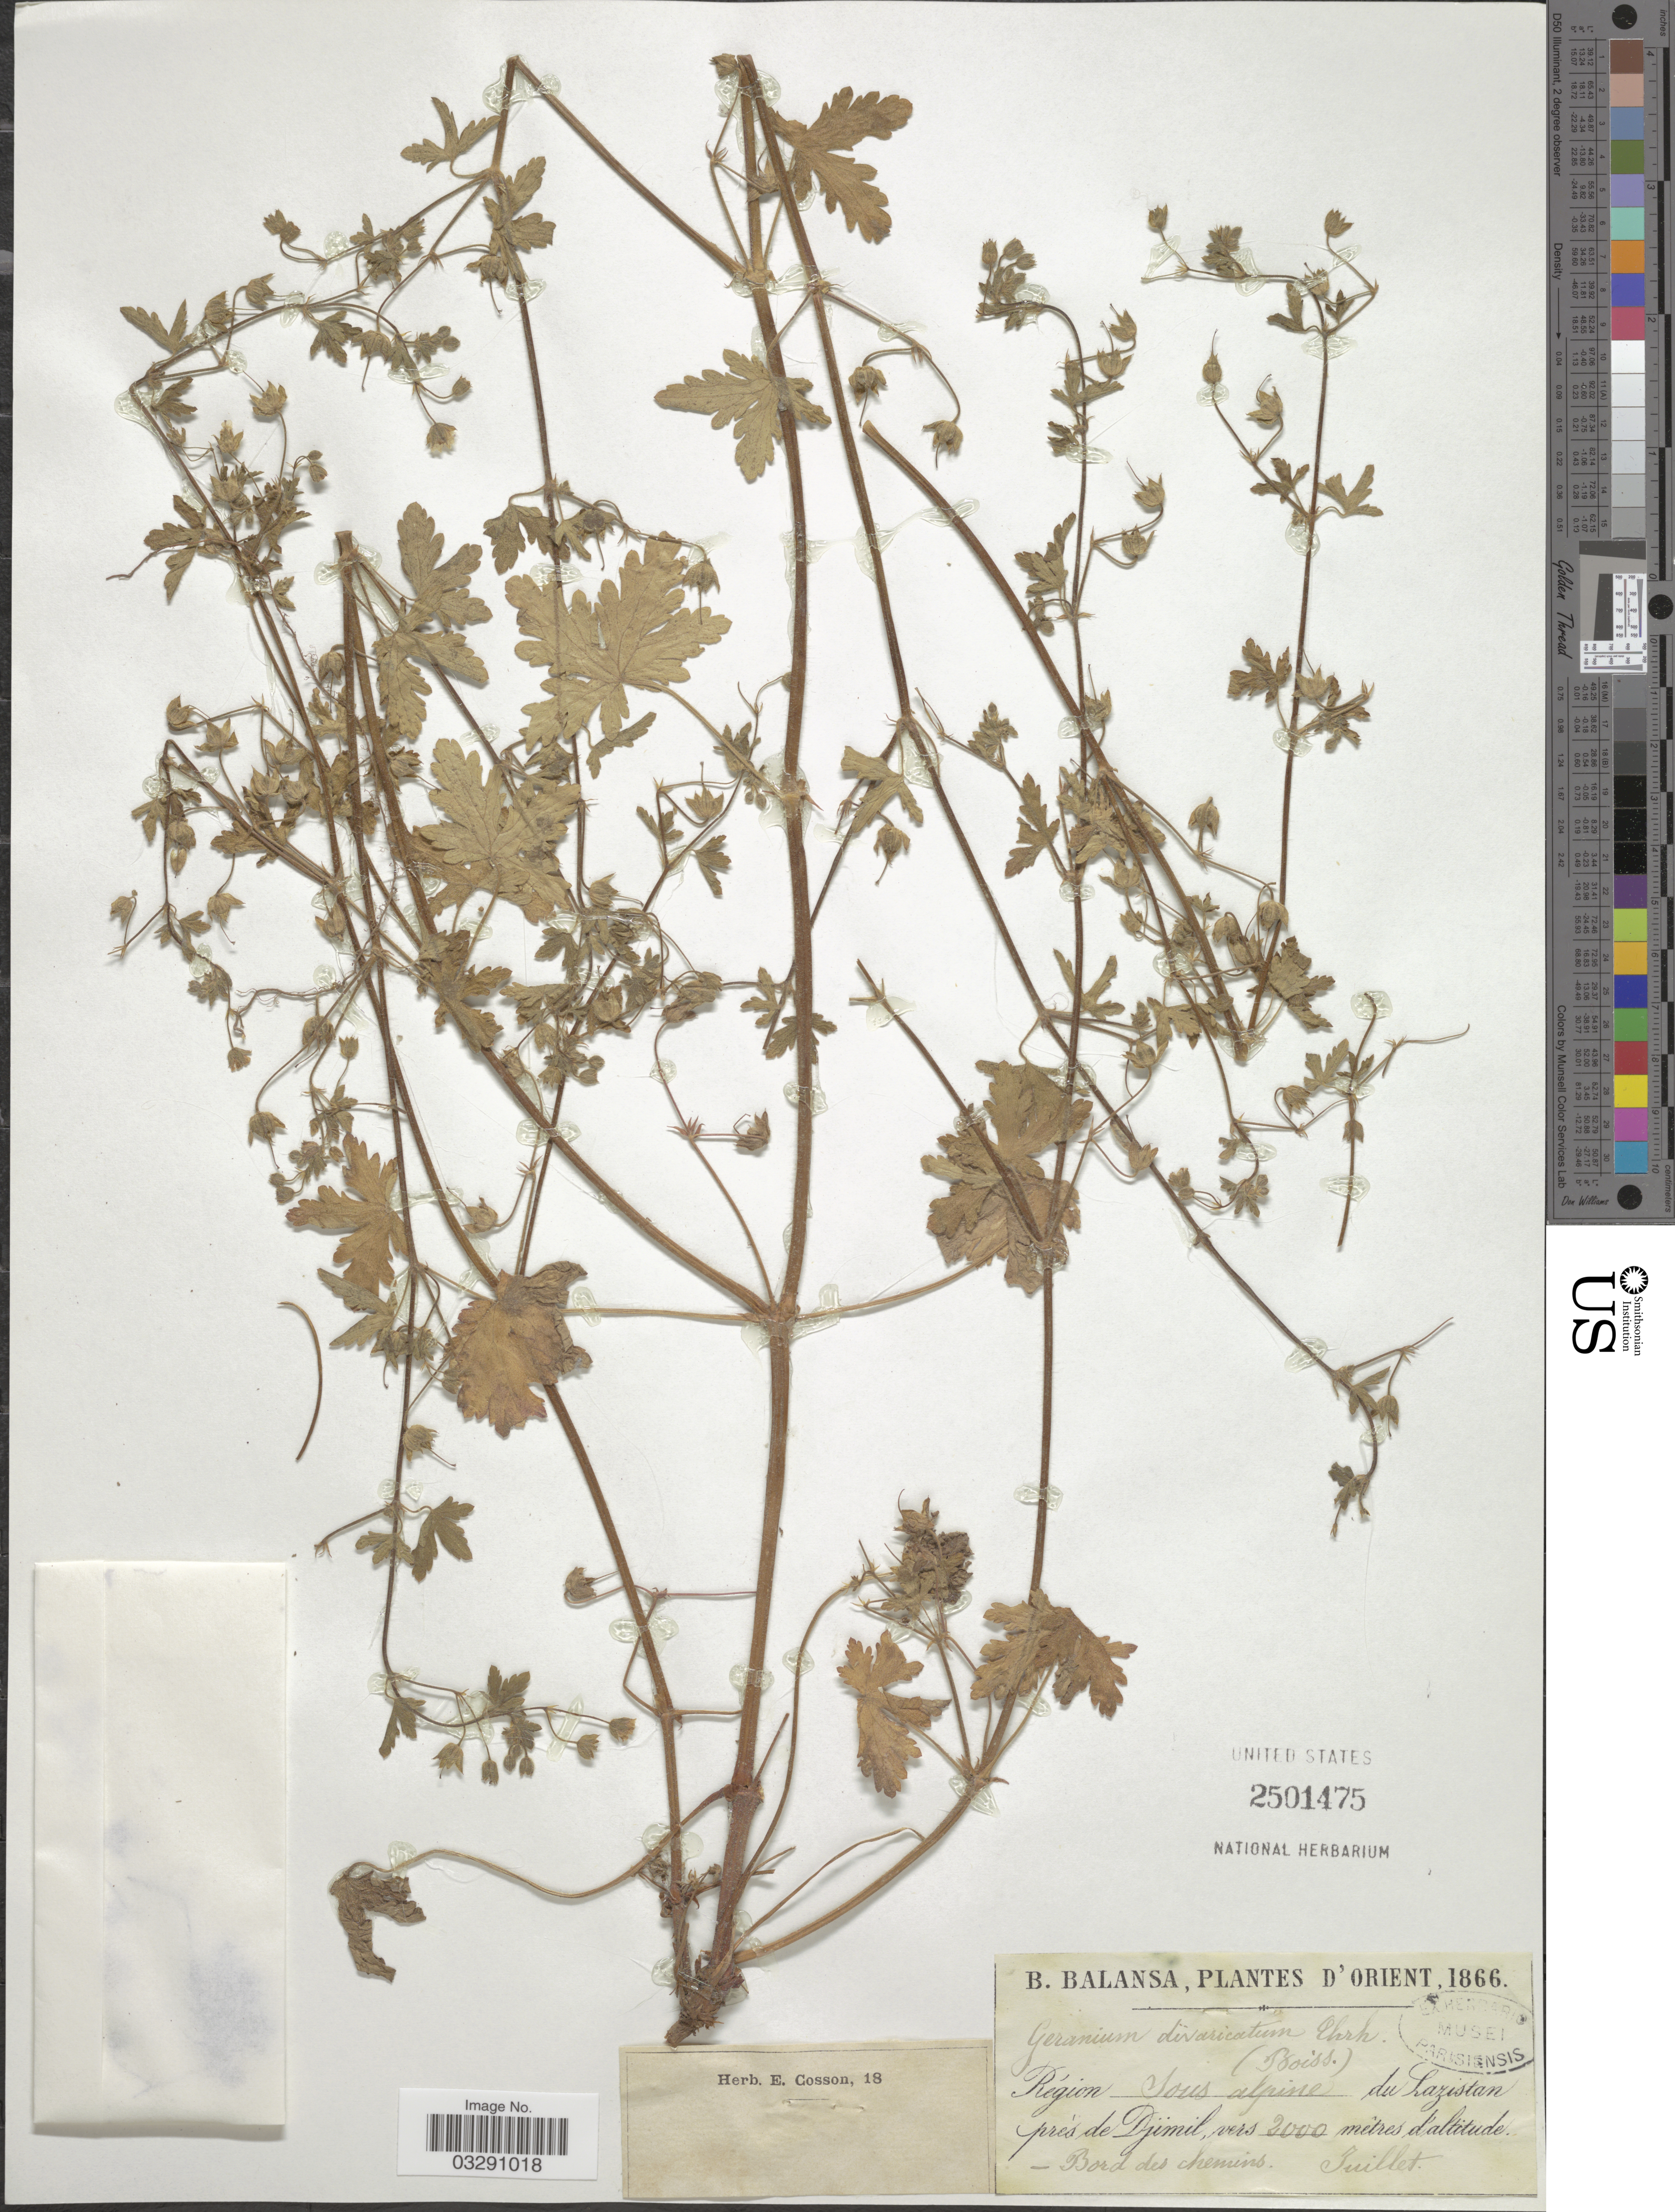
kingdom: Plantae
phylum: Tracheophyta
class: Magnoliopsida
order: Geraniales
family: Geraniaceae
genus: Geranium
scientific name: Geranium divaricatum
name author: Ehrh.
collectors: B. Balansa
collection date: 1866-07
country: Turkey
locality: D'Orient. Région Sous alpine du Lazistan près de Djimil.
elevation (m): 2000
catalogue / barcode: US 2501475